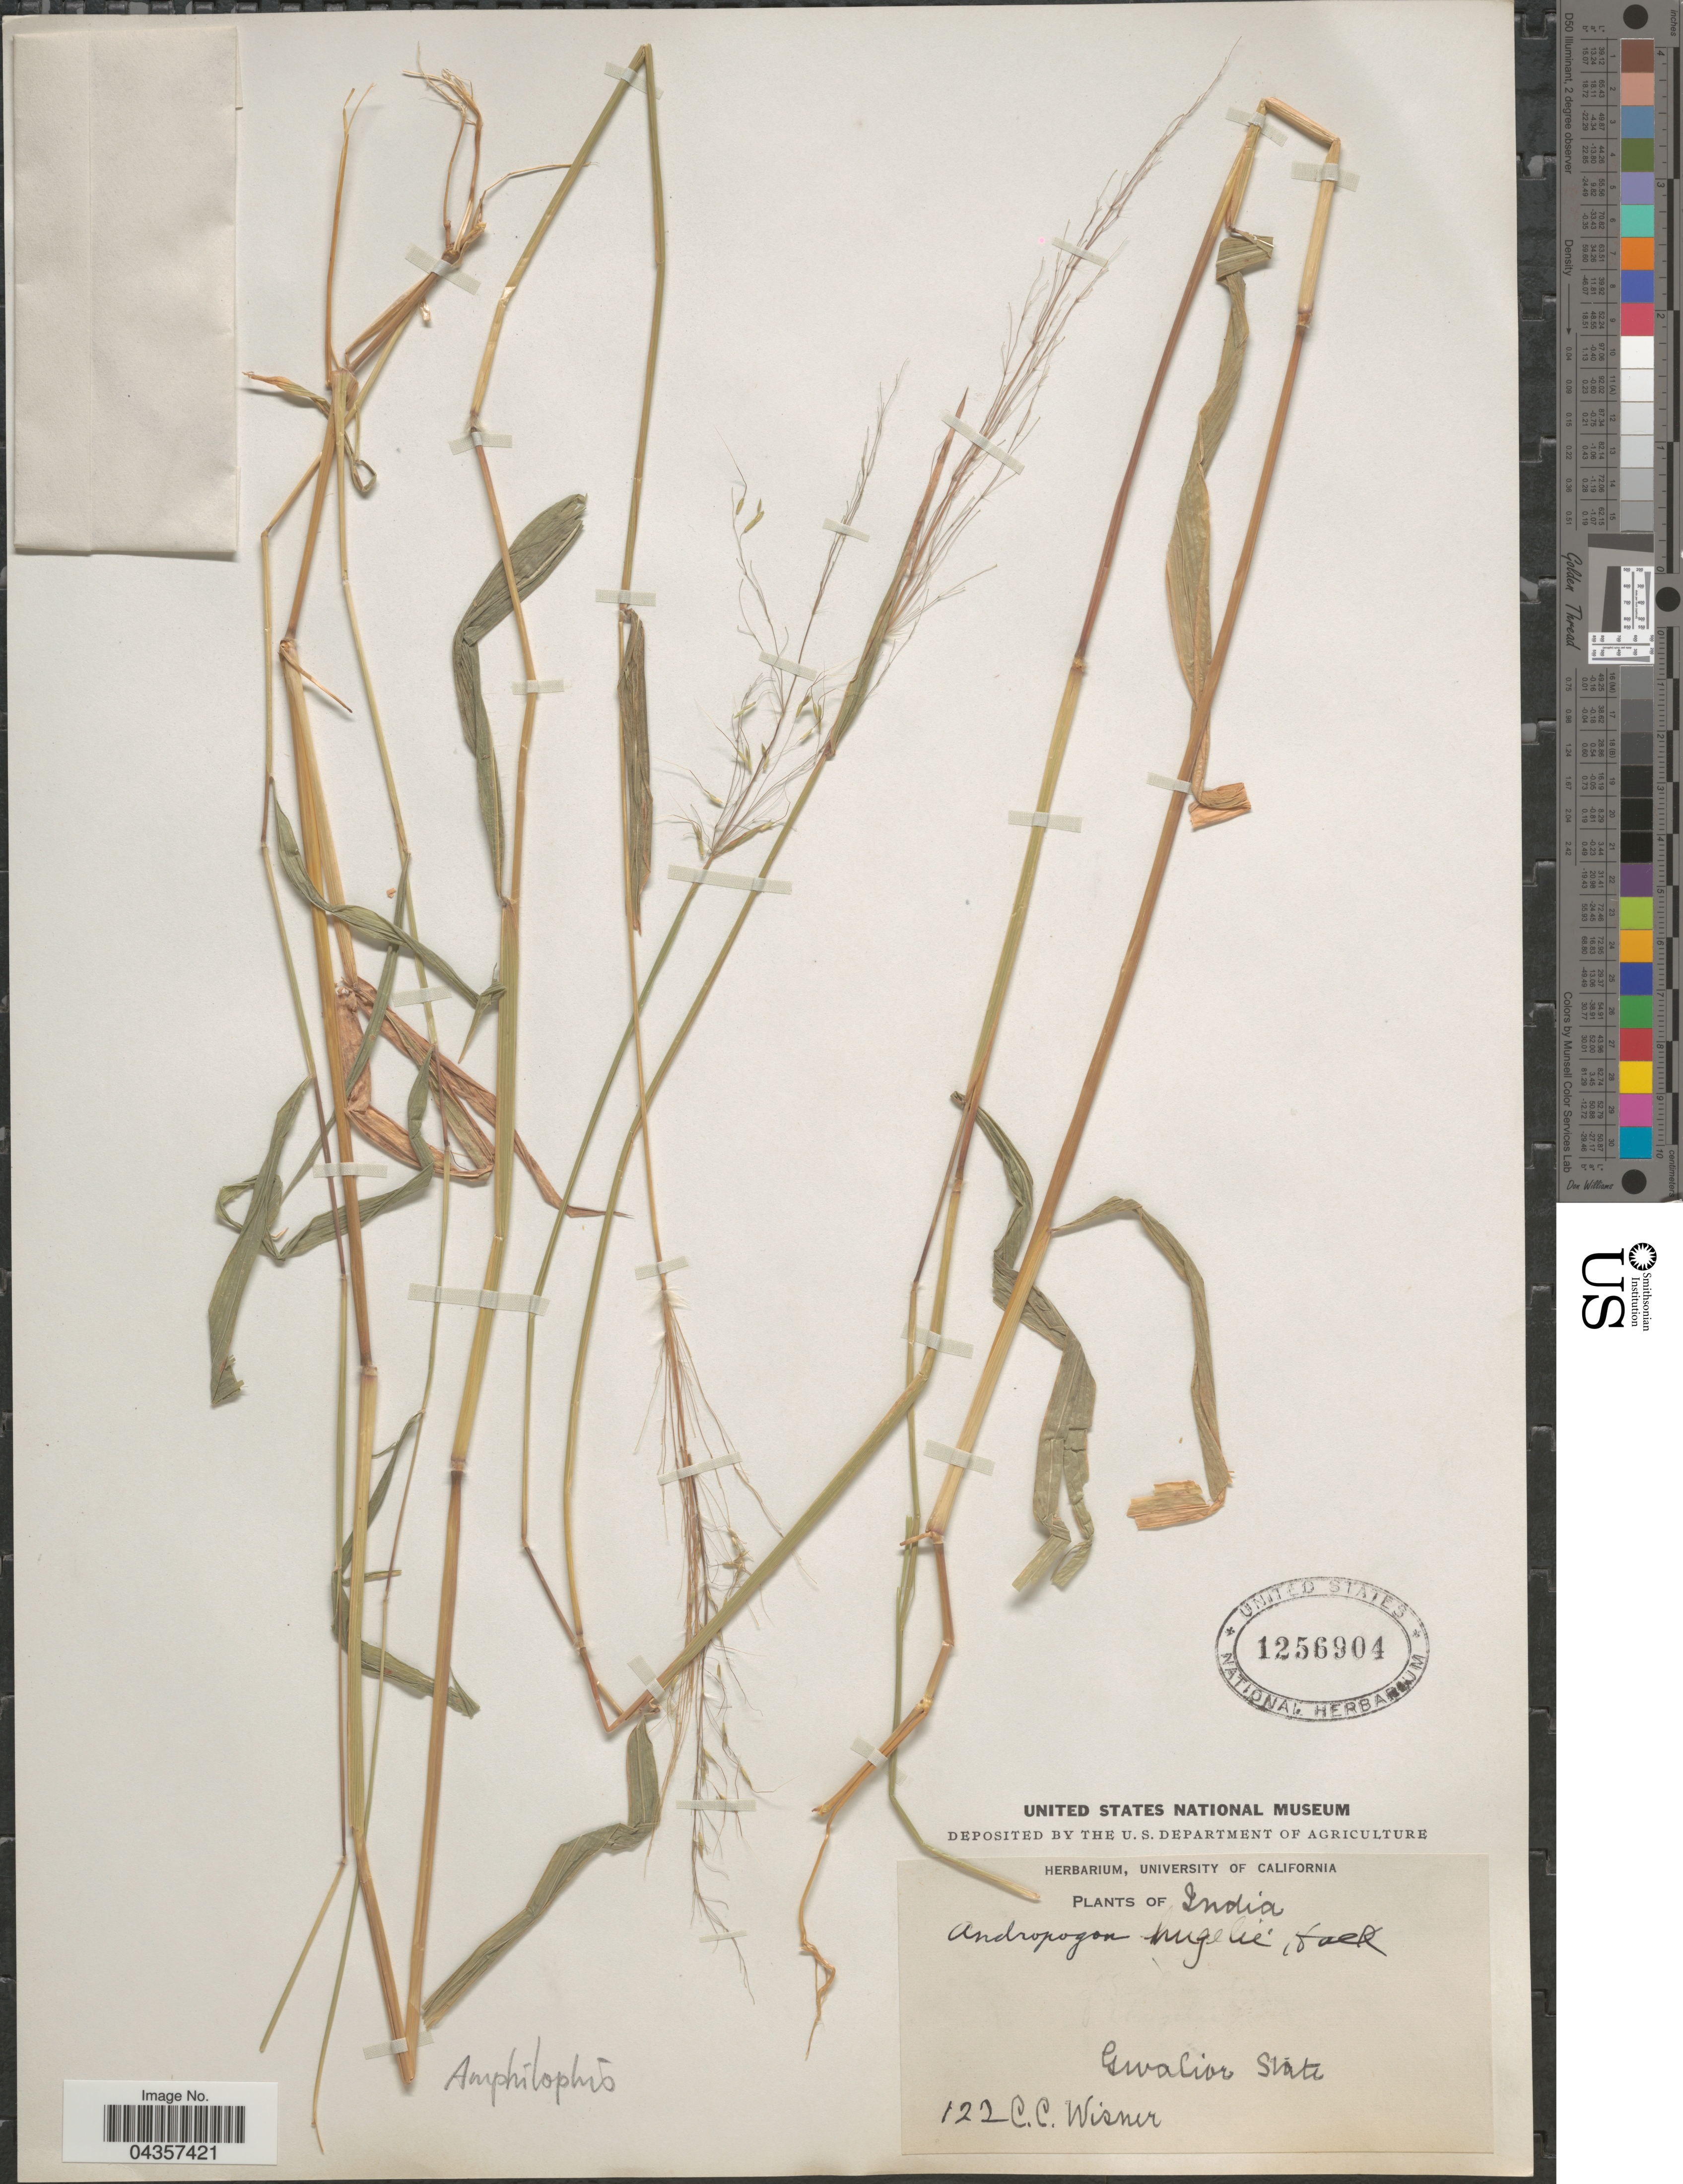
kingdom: Plantae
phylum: Tracheophyta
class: Liliopsida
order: Poales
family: Poaceae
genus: Schizachyrium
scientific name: Schizachyrium delavayi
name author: (Hack.) Bor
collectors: C. Wisner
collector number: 122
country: India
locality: Gwalior State.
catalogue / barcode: US 1256904